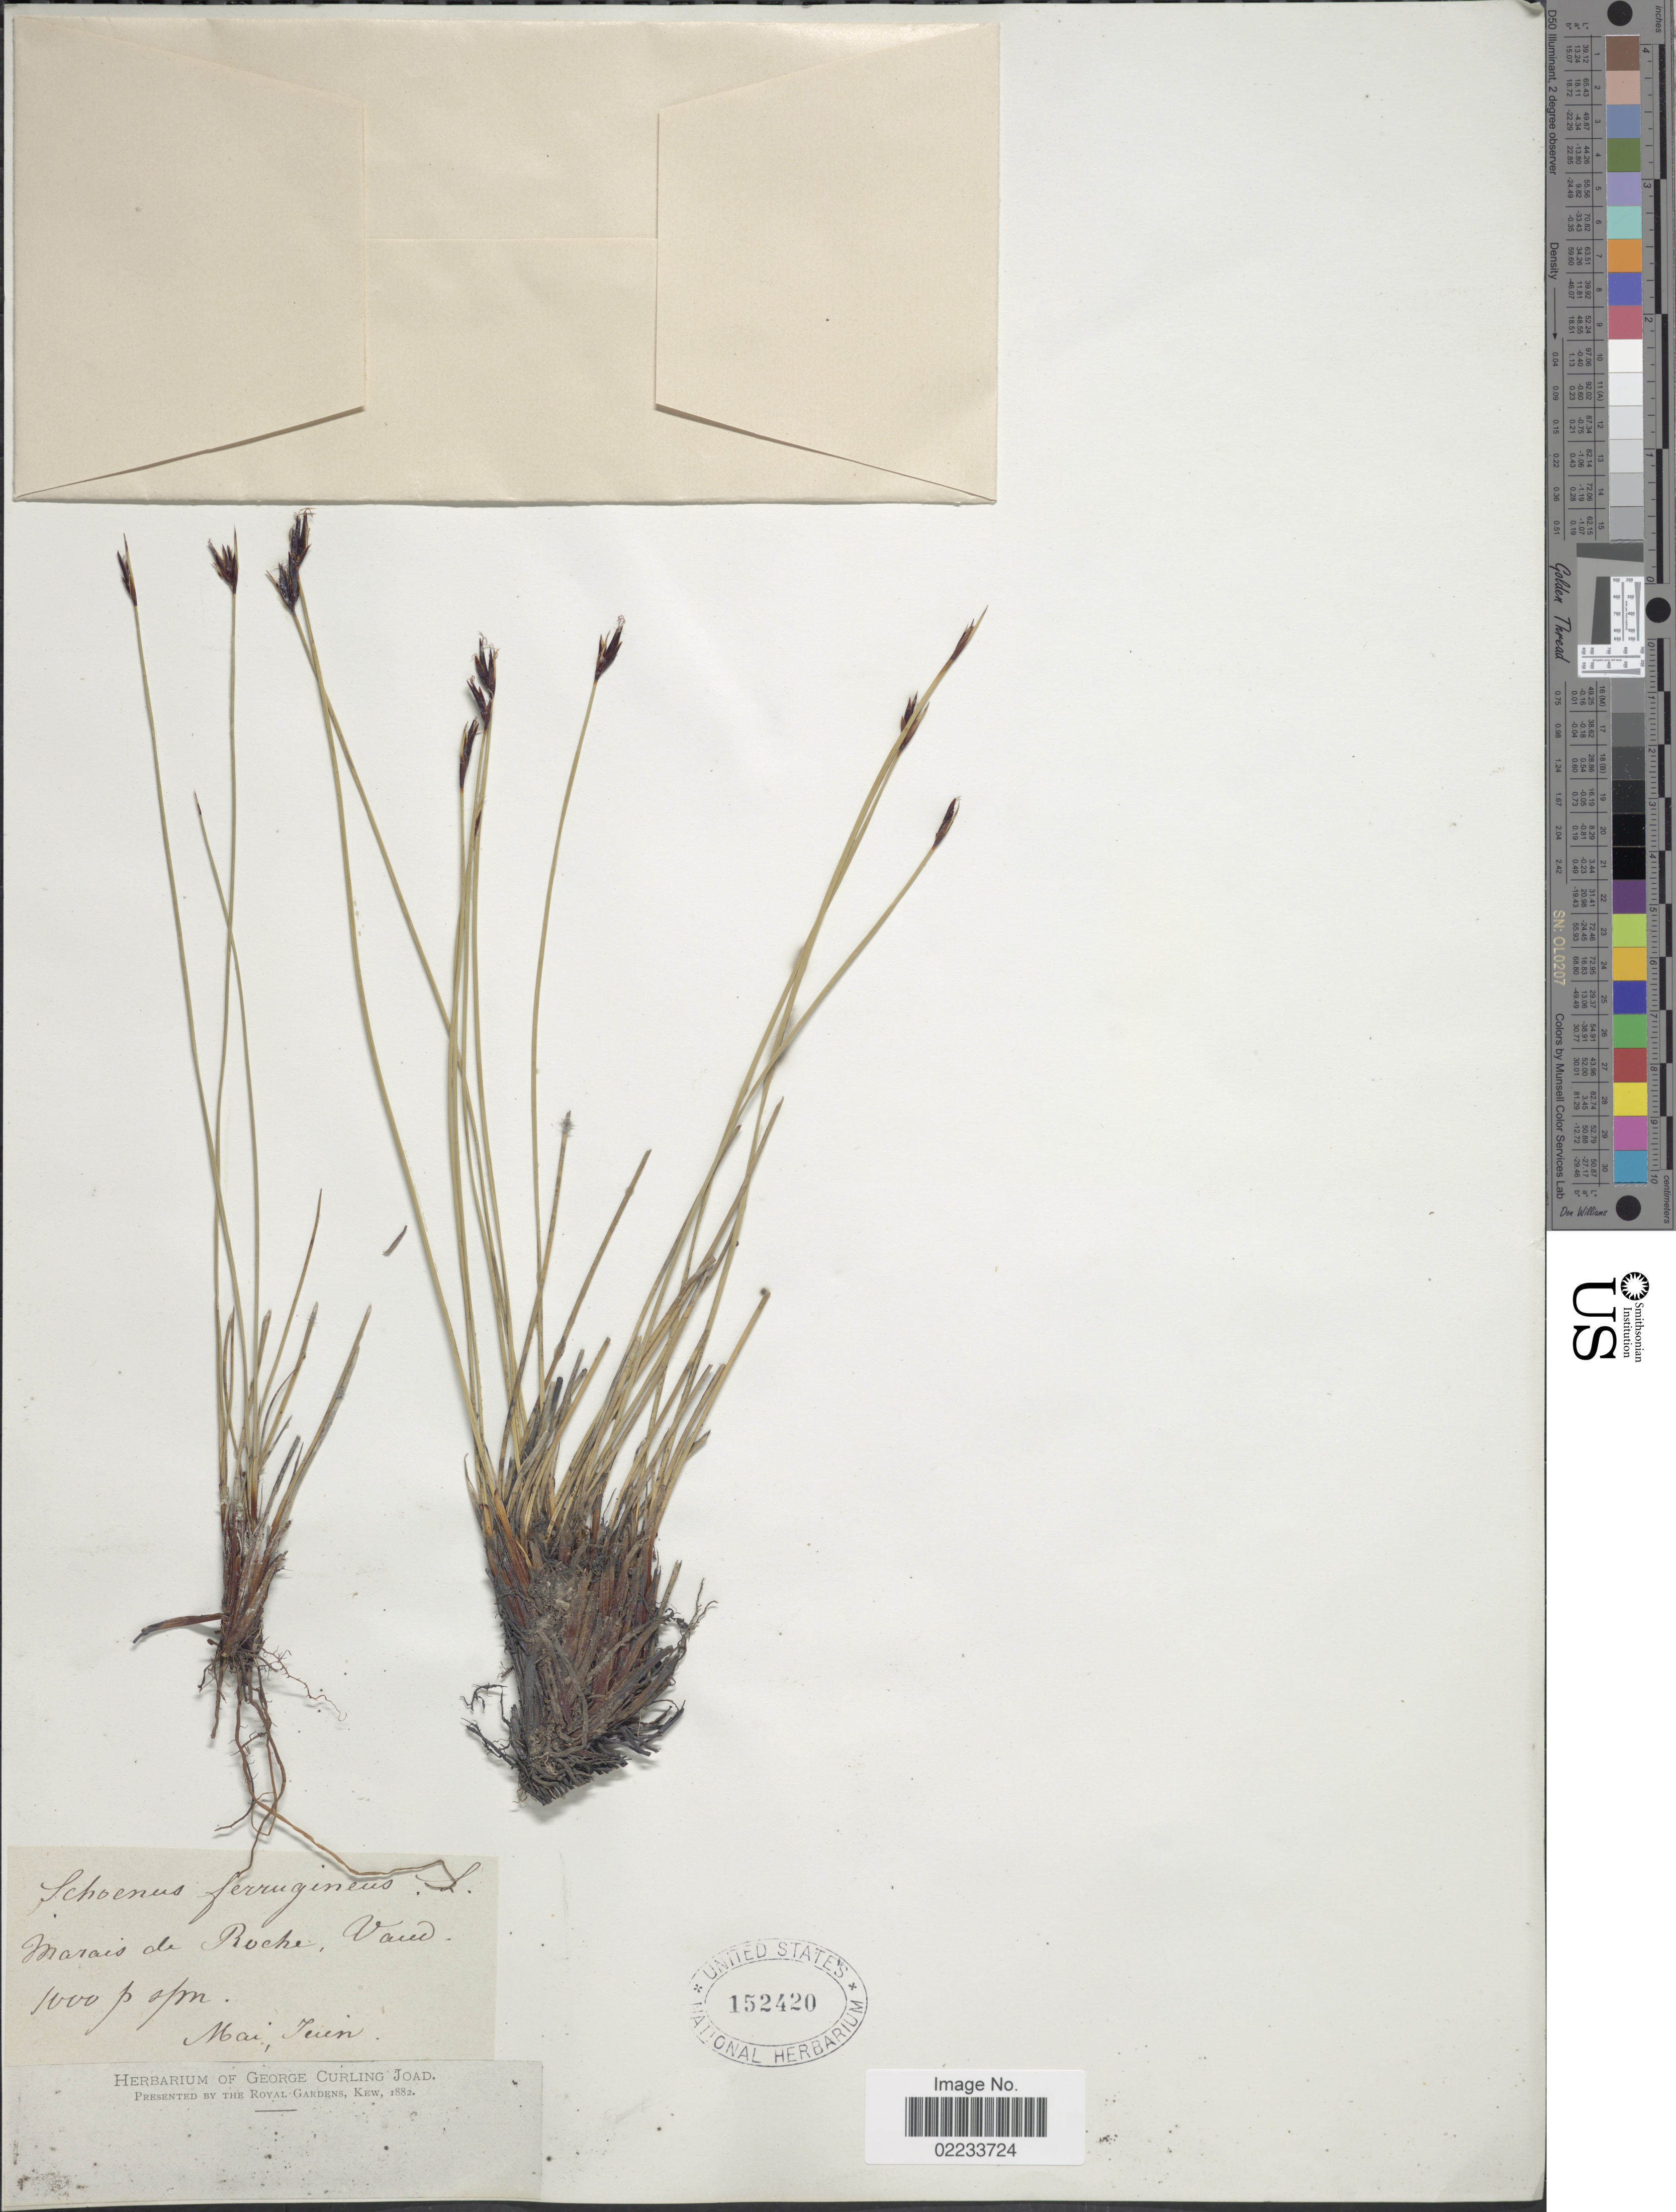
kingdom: Plantae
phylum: Tracheophyta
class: Liliopsida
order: Poales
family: Cyperaceae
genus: Schoenus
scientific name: Schoenus ferrugineus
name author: L.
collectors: ex herb. George Curling Joad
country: Switzerland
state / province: Vaud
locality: Marais de Roche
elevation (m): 1000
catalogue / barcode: US 152420